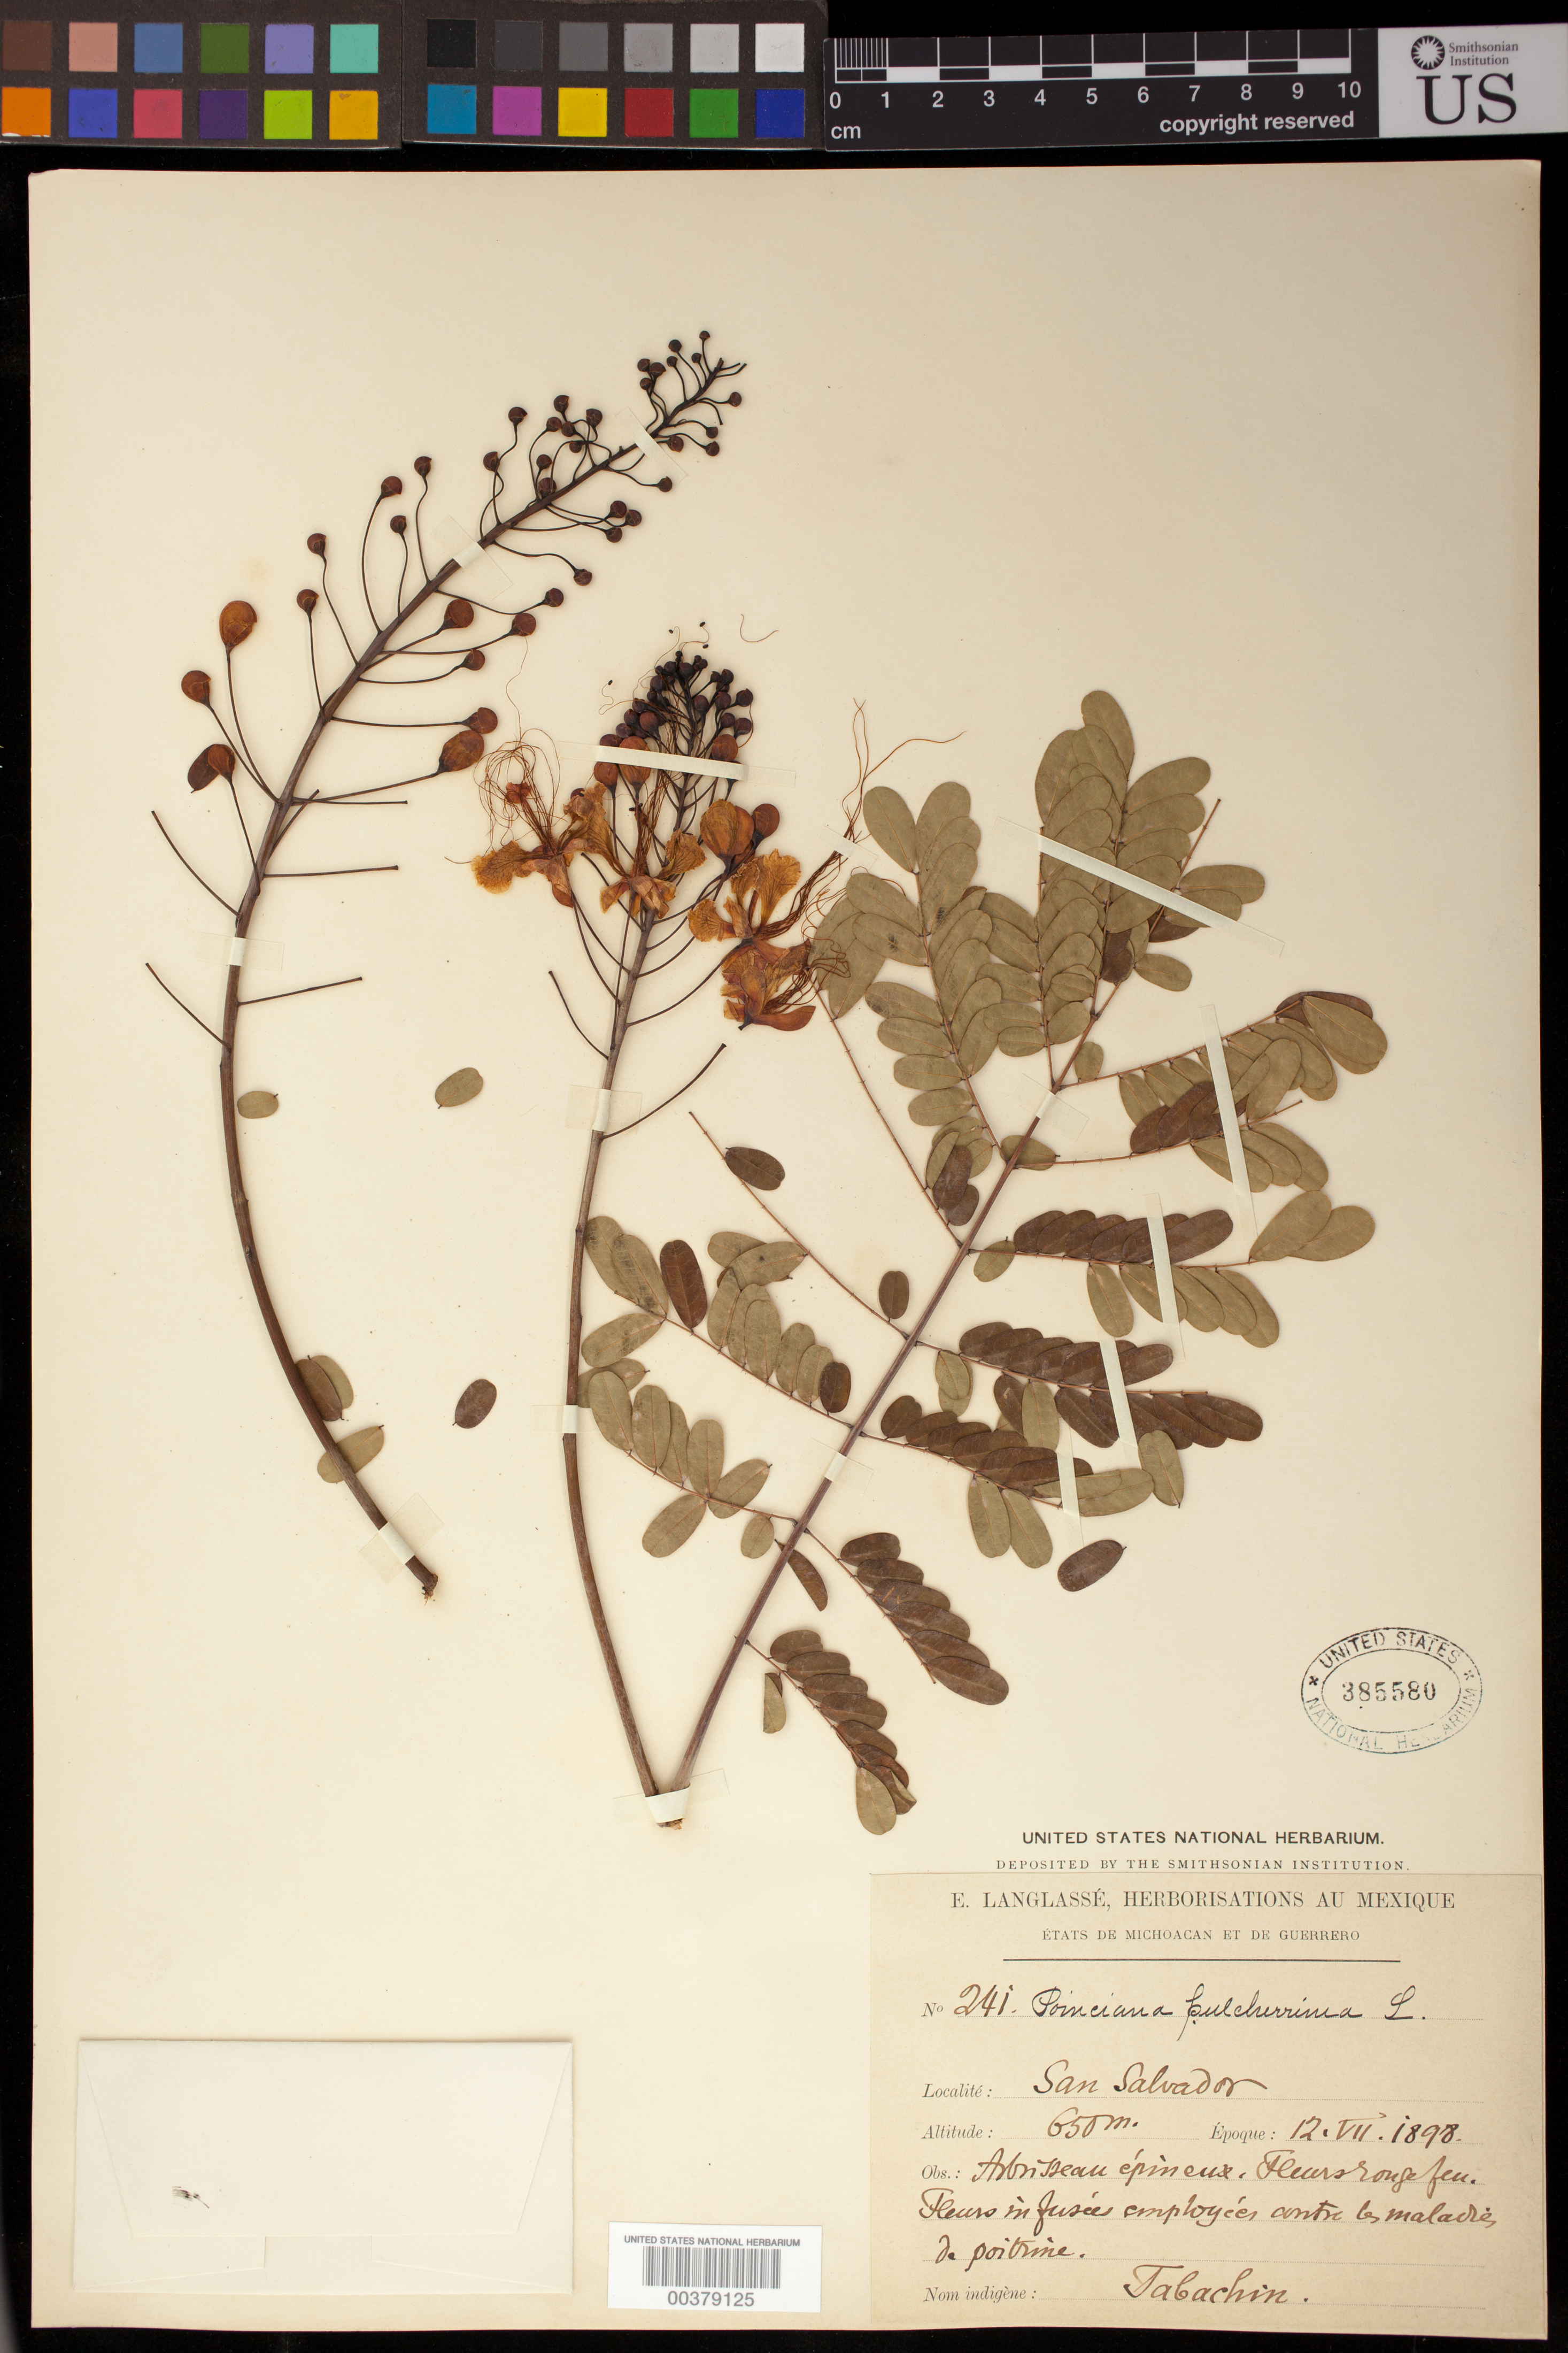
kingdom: Plantae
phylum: Tracheophyta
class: Magnoliopsida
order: Fabales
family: Fabaceae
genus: Caesalpinia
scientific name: Caesalpinia pulcherrima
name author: (L.) Sw.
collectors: E. Langlassé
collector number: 241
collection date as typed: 12 Jul 1898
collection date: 1898-07-12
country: Mexico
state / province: Guerrero / Michoacán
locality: San Salvador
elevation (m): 650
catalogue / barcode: US 385580